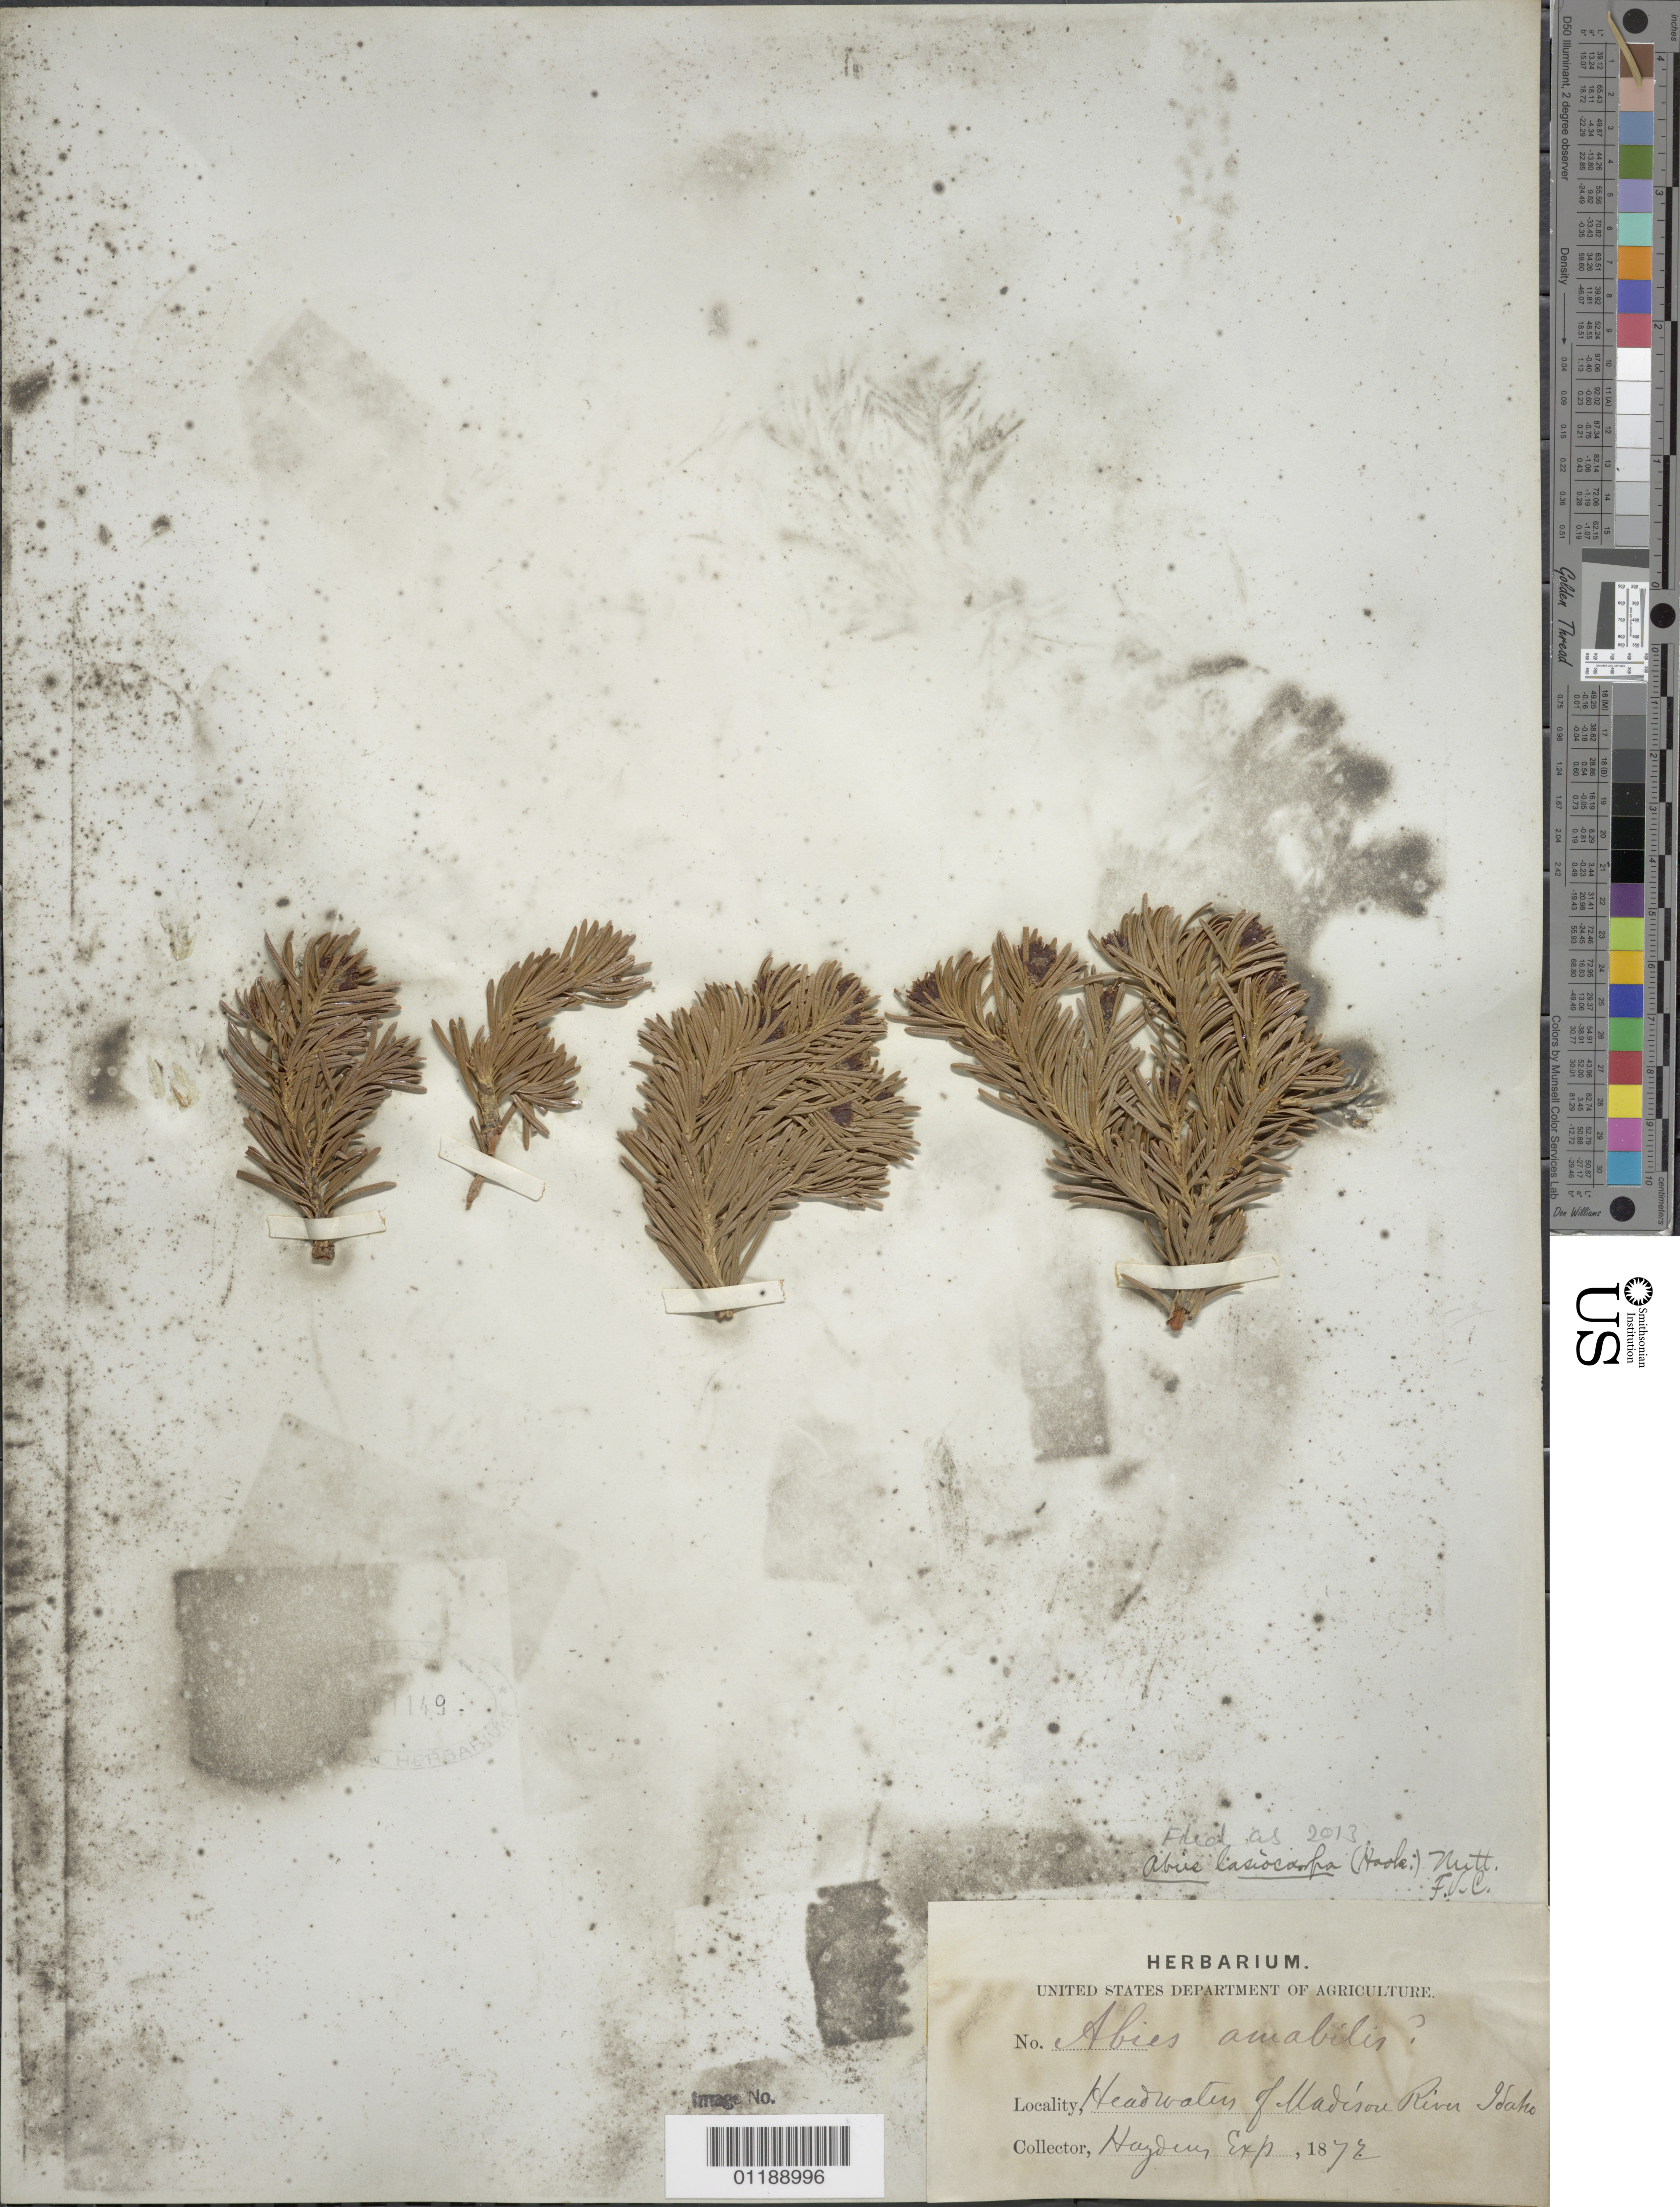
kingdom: Plantae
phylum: Tracheophyta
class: Pinopsida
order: Pinales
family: Pinaceae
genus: Abies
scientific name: Abies amabilis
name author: Douglas ex J. Forbes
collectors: Hayden Exped.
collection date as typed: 1872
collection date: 1872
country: United States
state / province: Idaho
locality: Headwater of Madison River.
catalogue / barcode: US 101149